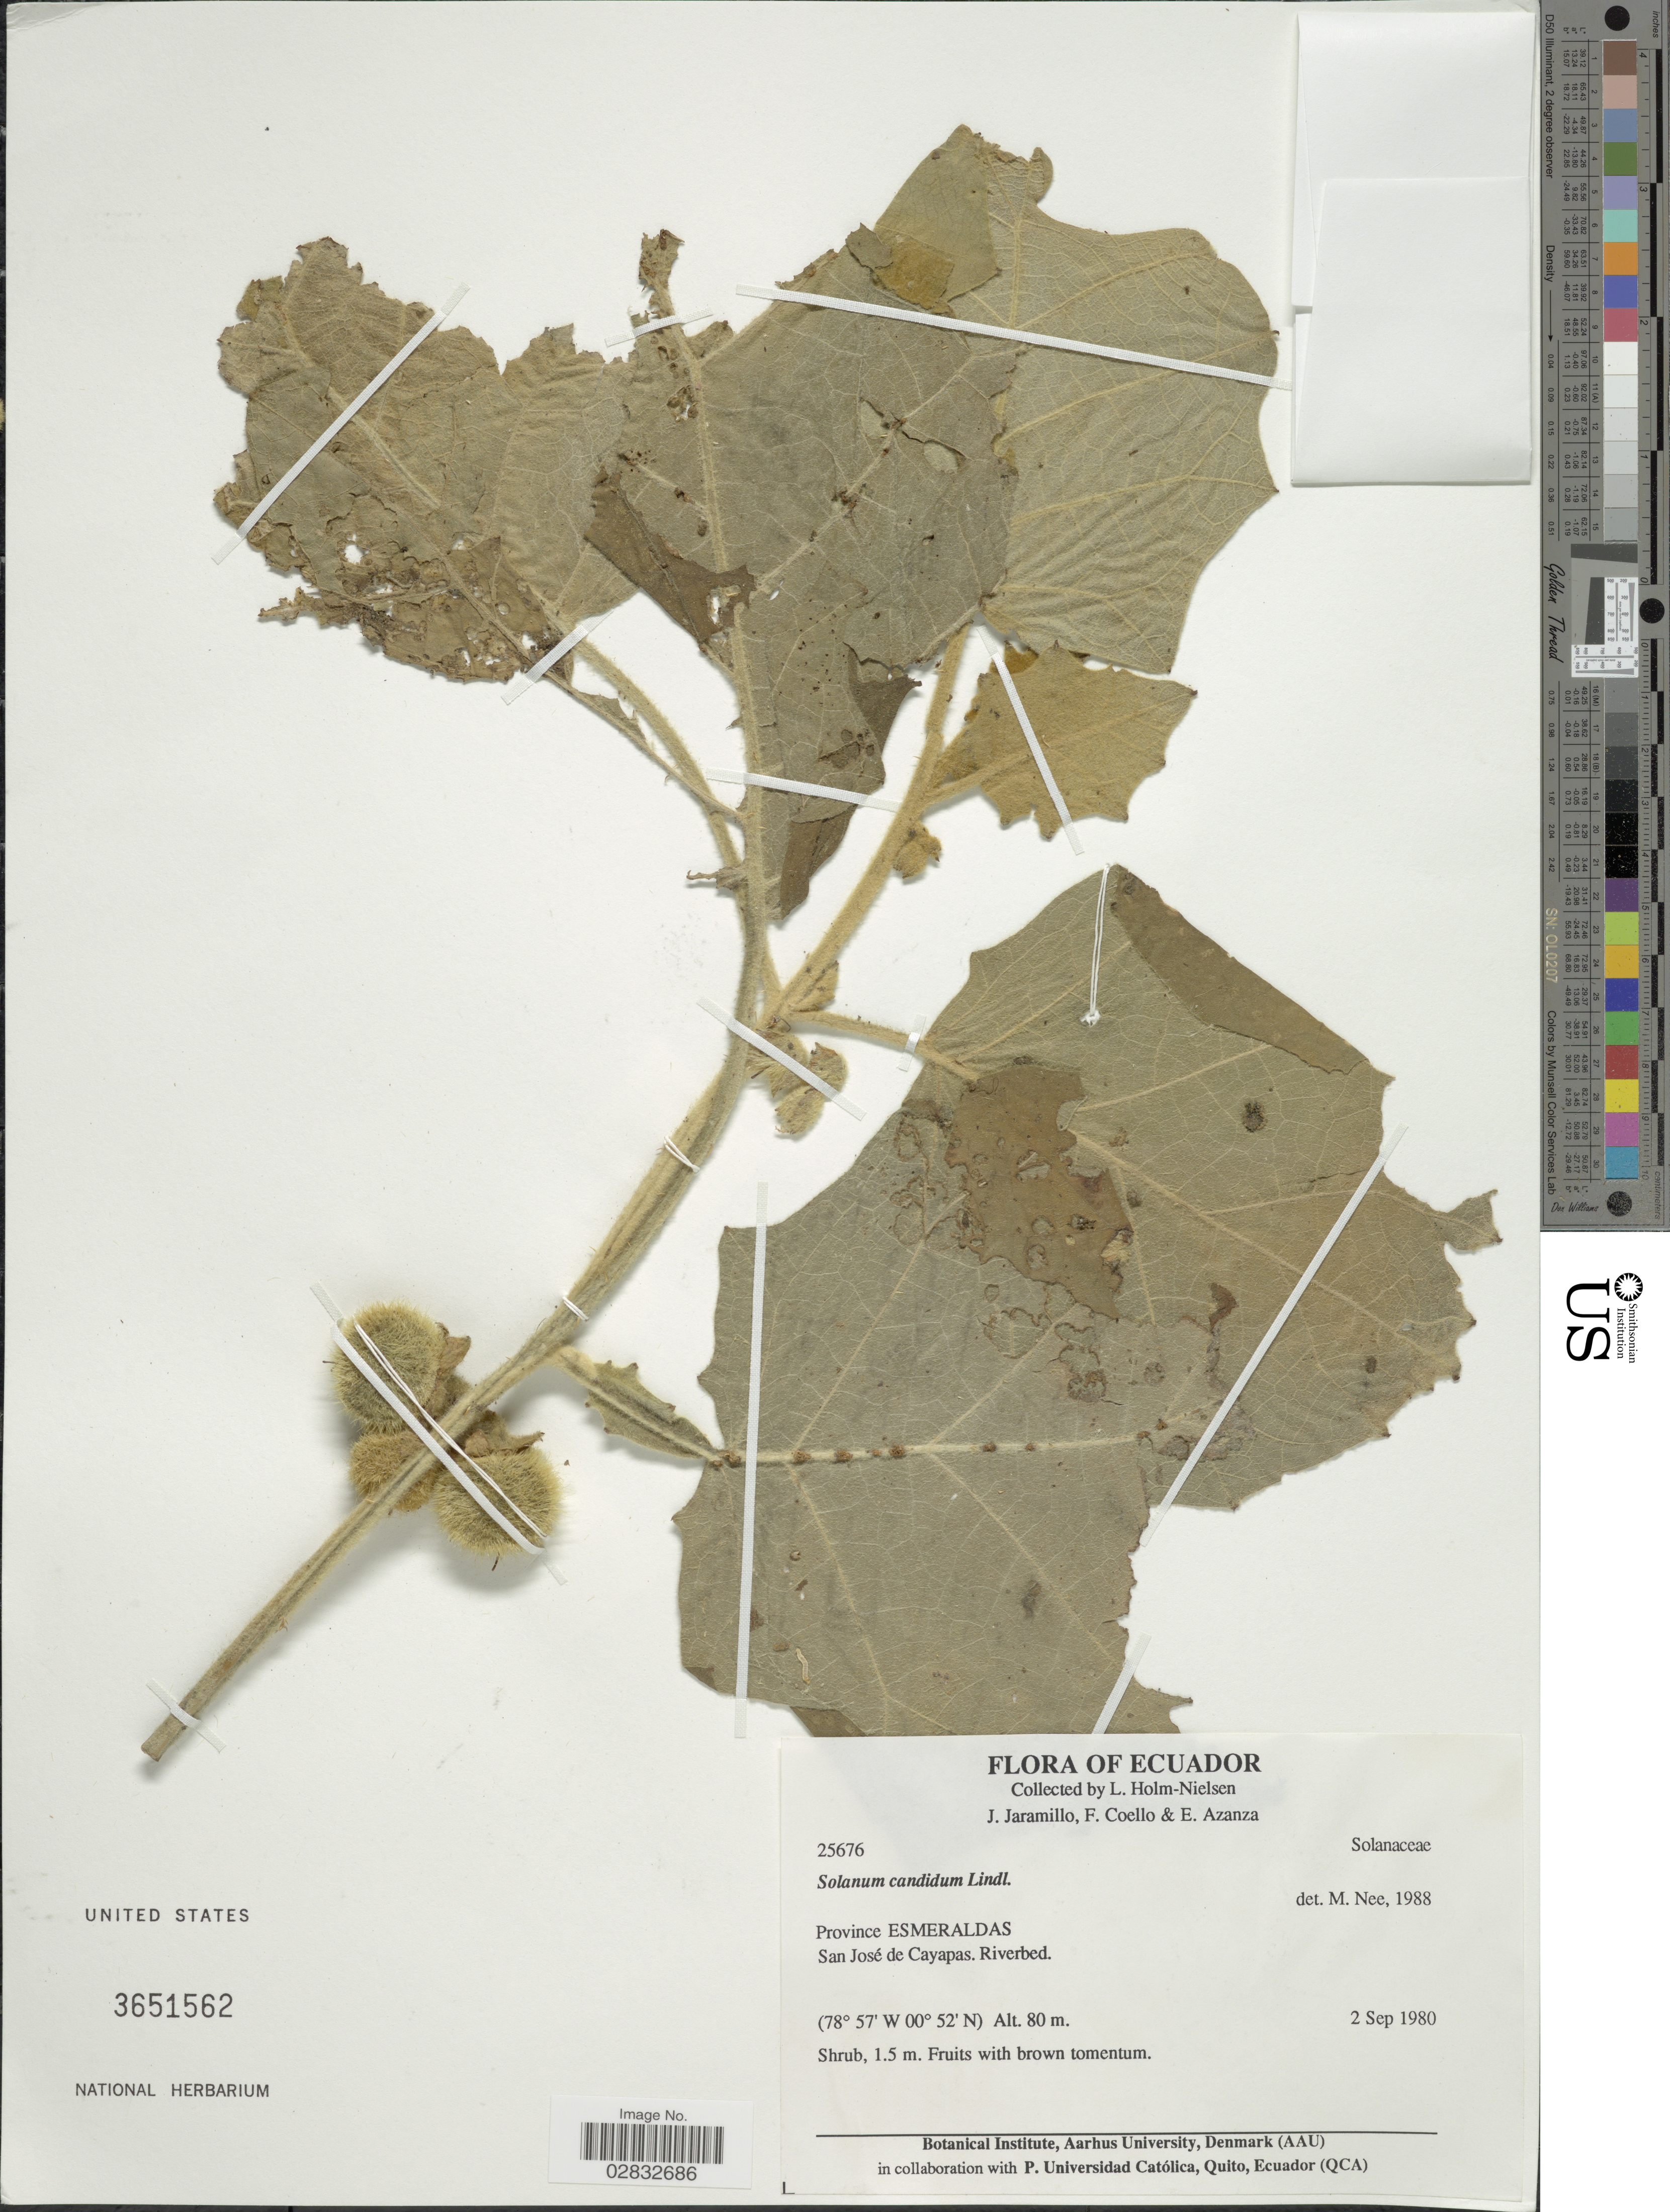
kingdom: Plantae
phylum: Tracheophyta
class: Magnoliopsida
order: Solanales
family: Solanaceae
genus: Solanum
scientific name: Solanum candidum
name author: Lindl.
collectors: L. Holm-Nielsen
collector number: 25676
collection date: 1980-09-02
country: Ecuador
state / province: Esmeraldas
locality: San José de Cayapas. Riverbed.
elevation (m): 80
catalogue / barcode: US 3651562